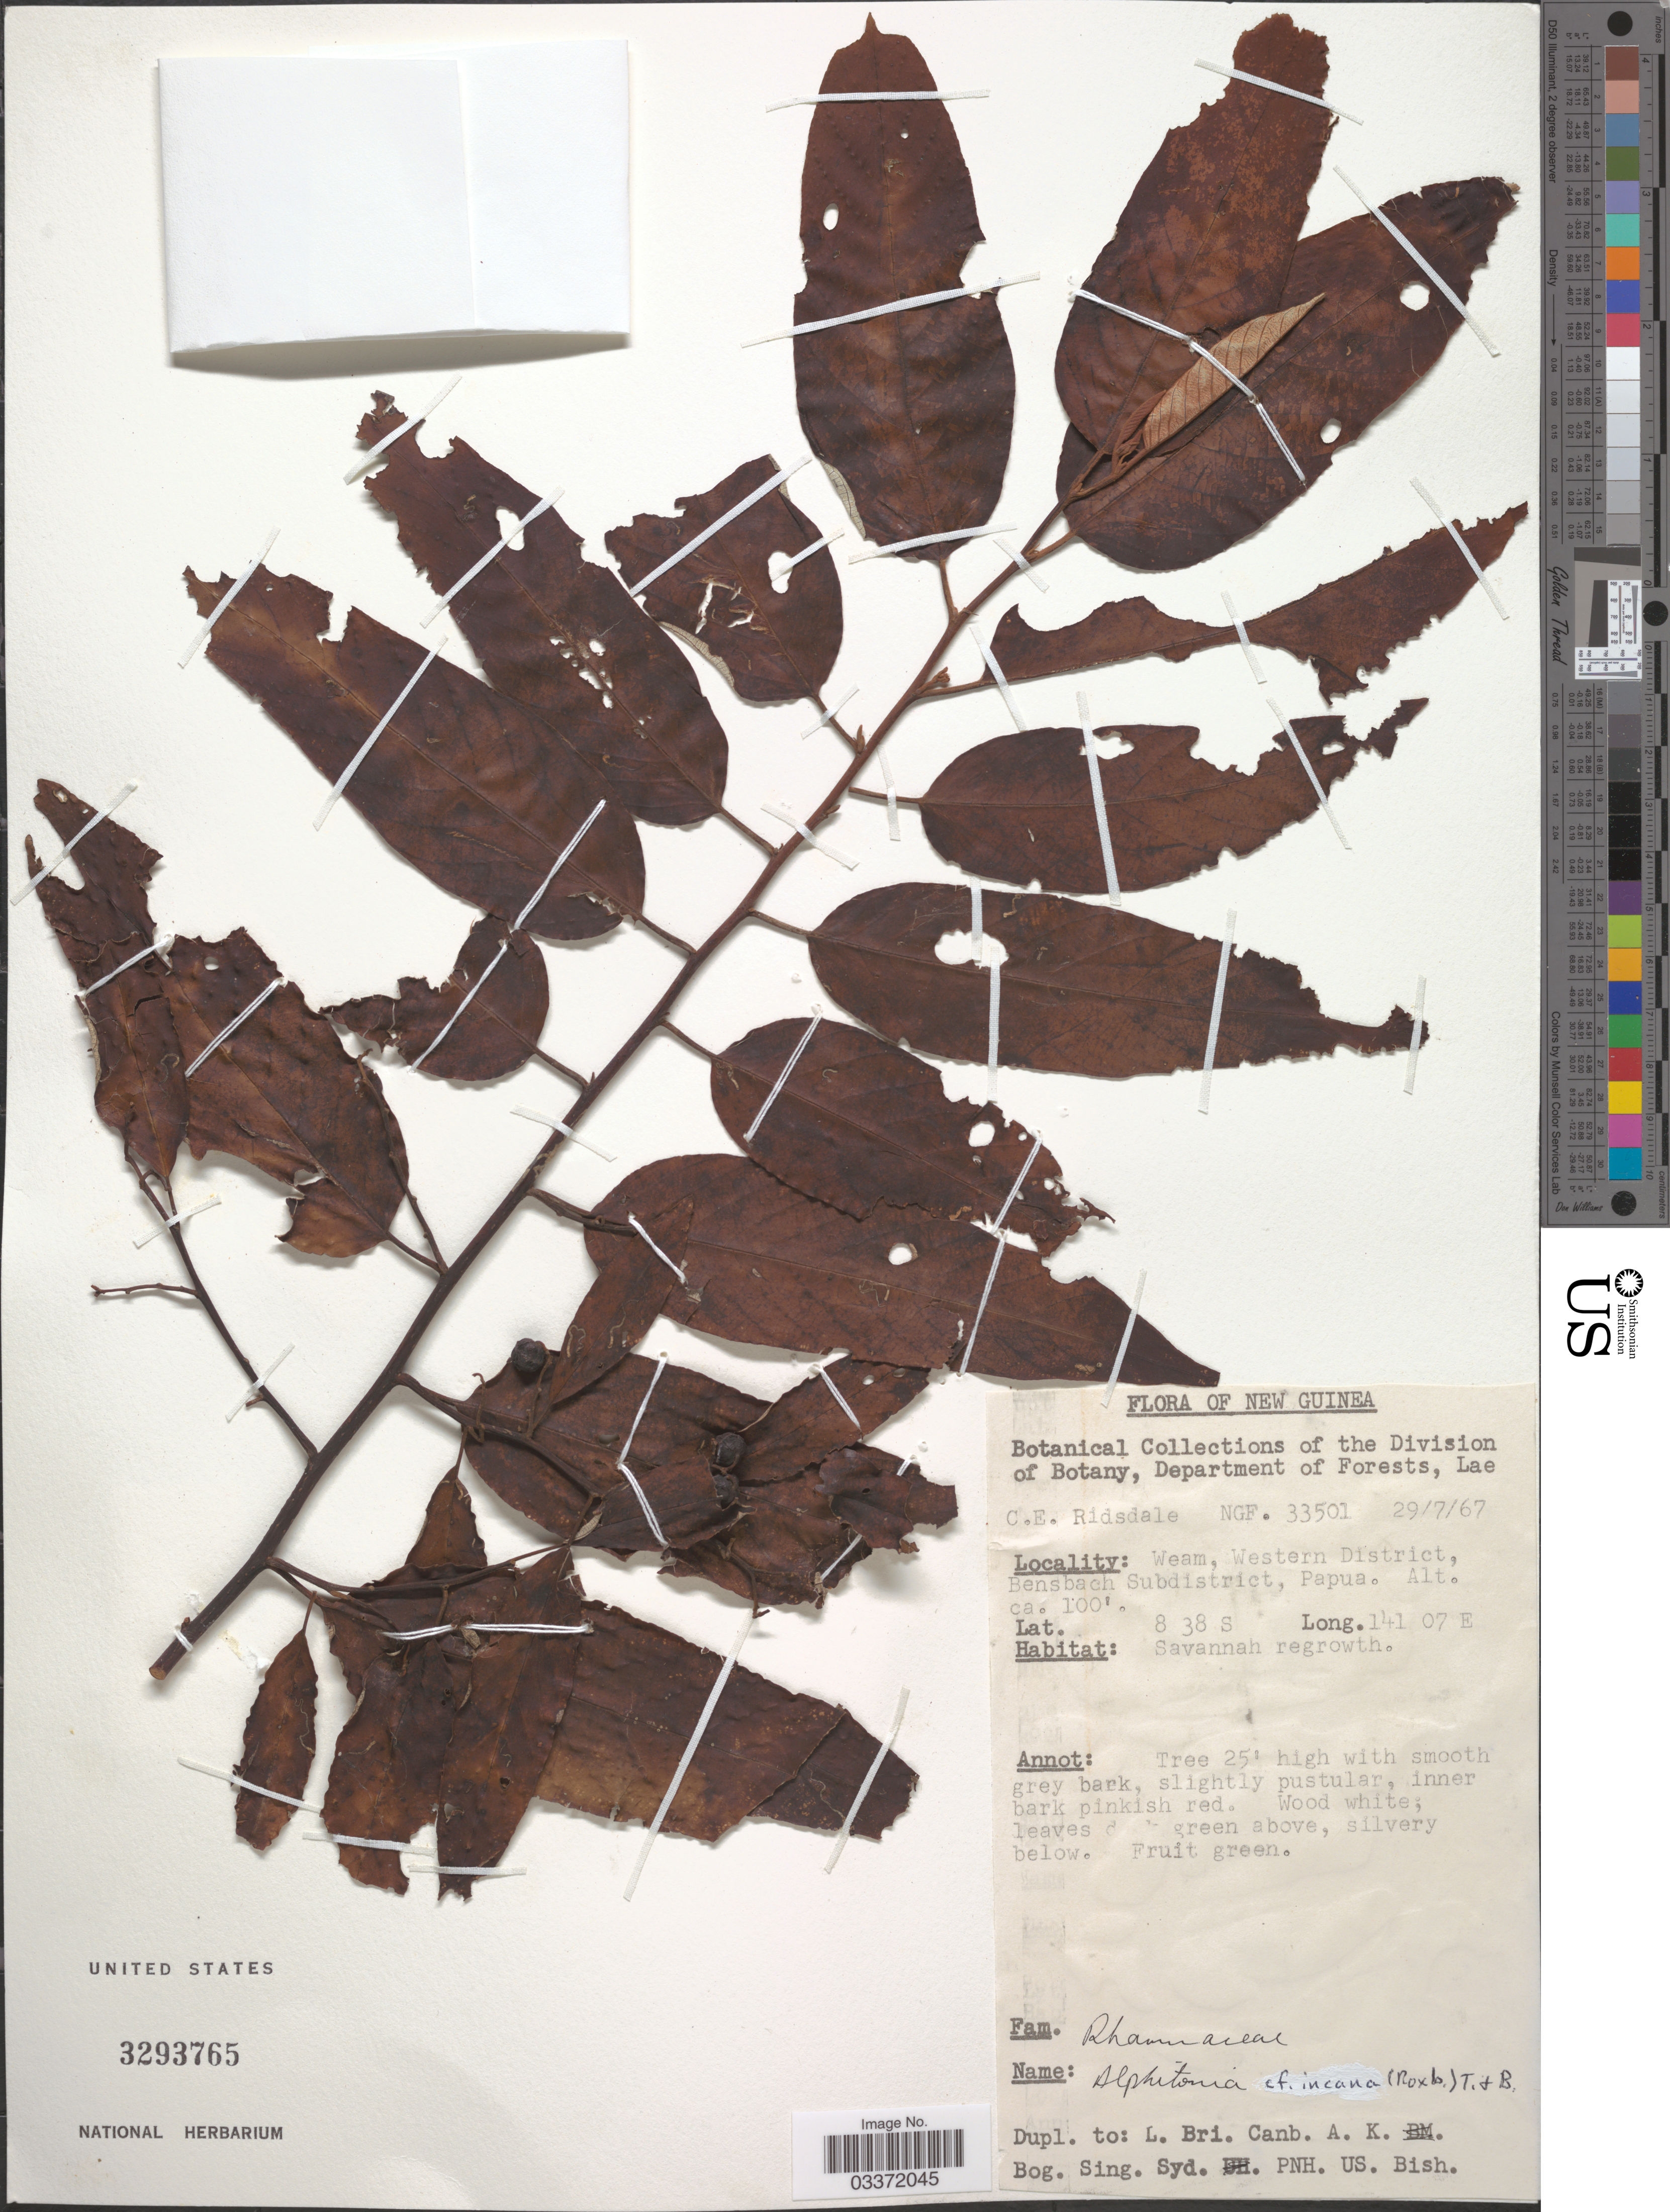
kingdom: Plantae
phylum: Tracheophyta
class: Magnoliopsida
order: Rosales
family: Rhamnaceae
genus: Alphitonia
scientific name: Alphitonia incana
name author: (Roxb.) Teisjm. & Binn. ex Kurz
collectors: C. E. Ridsdale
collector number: NGF. 33501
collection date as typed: Transcribed d/m/y: 29/7/67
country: Papua New Guinea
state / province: Manus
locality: New Guinea. Weam, Western District, Bensbach Subdistrict, Papua.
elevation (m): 30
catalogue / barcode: US 3293765